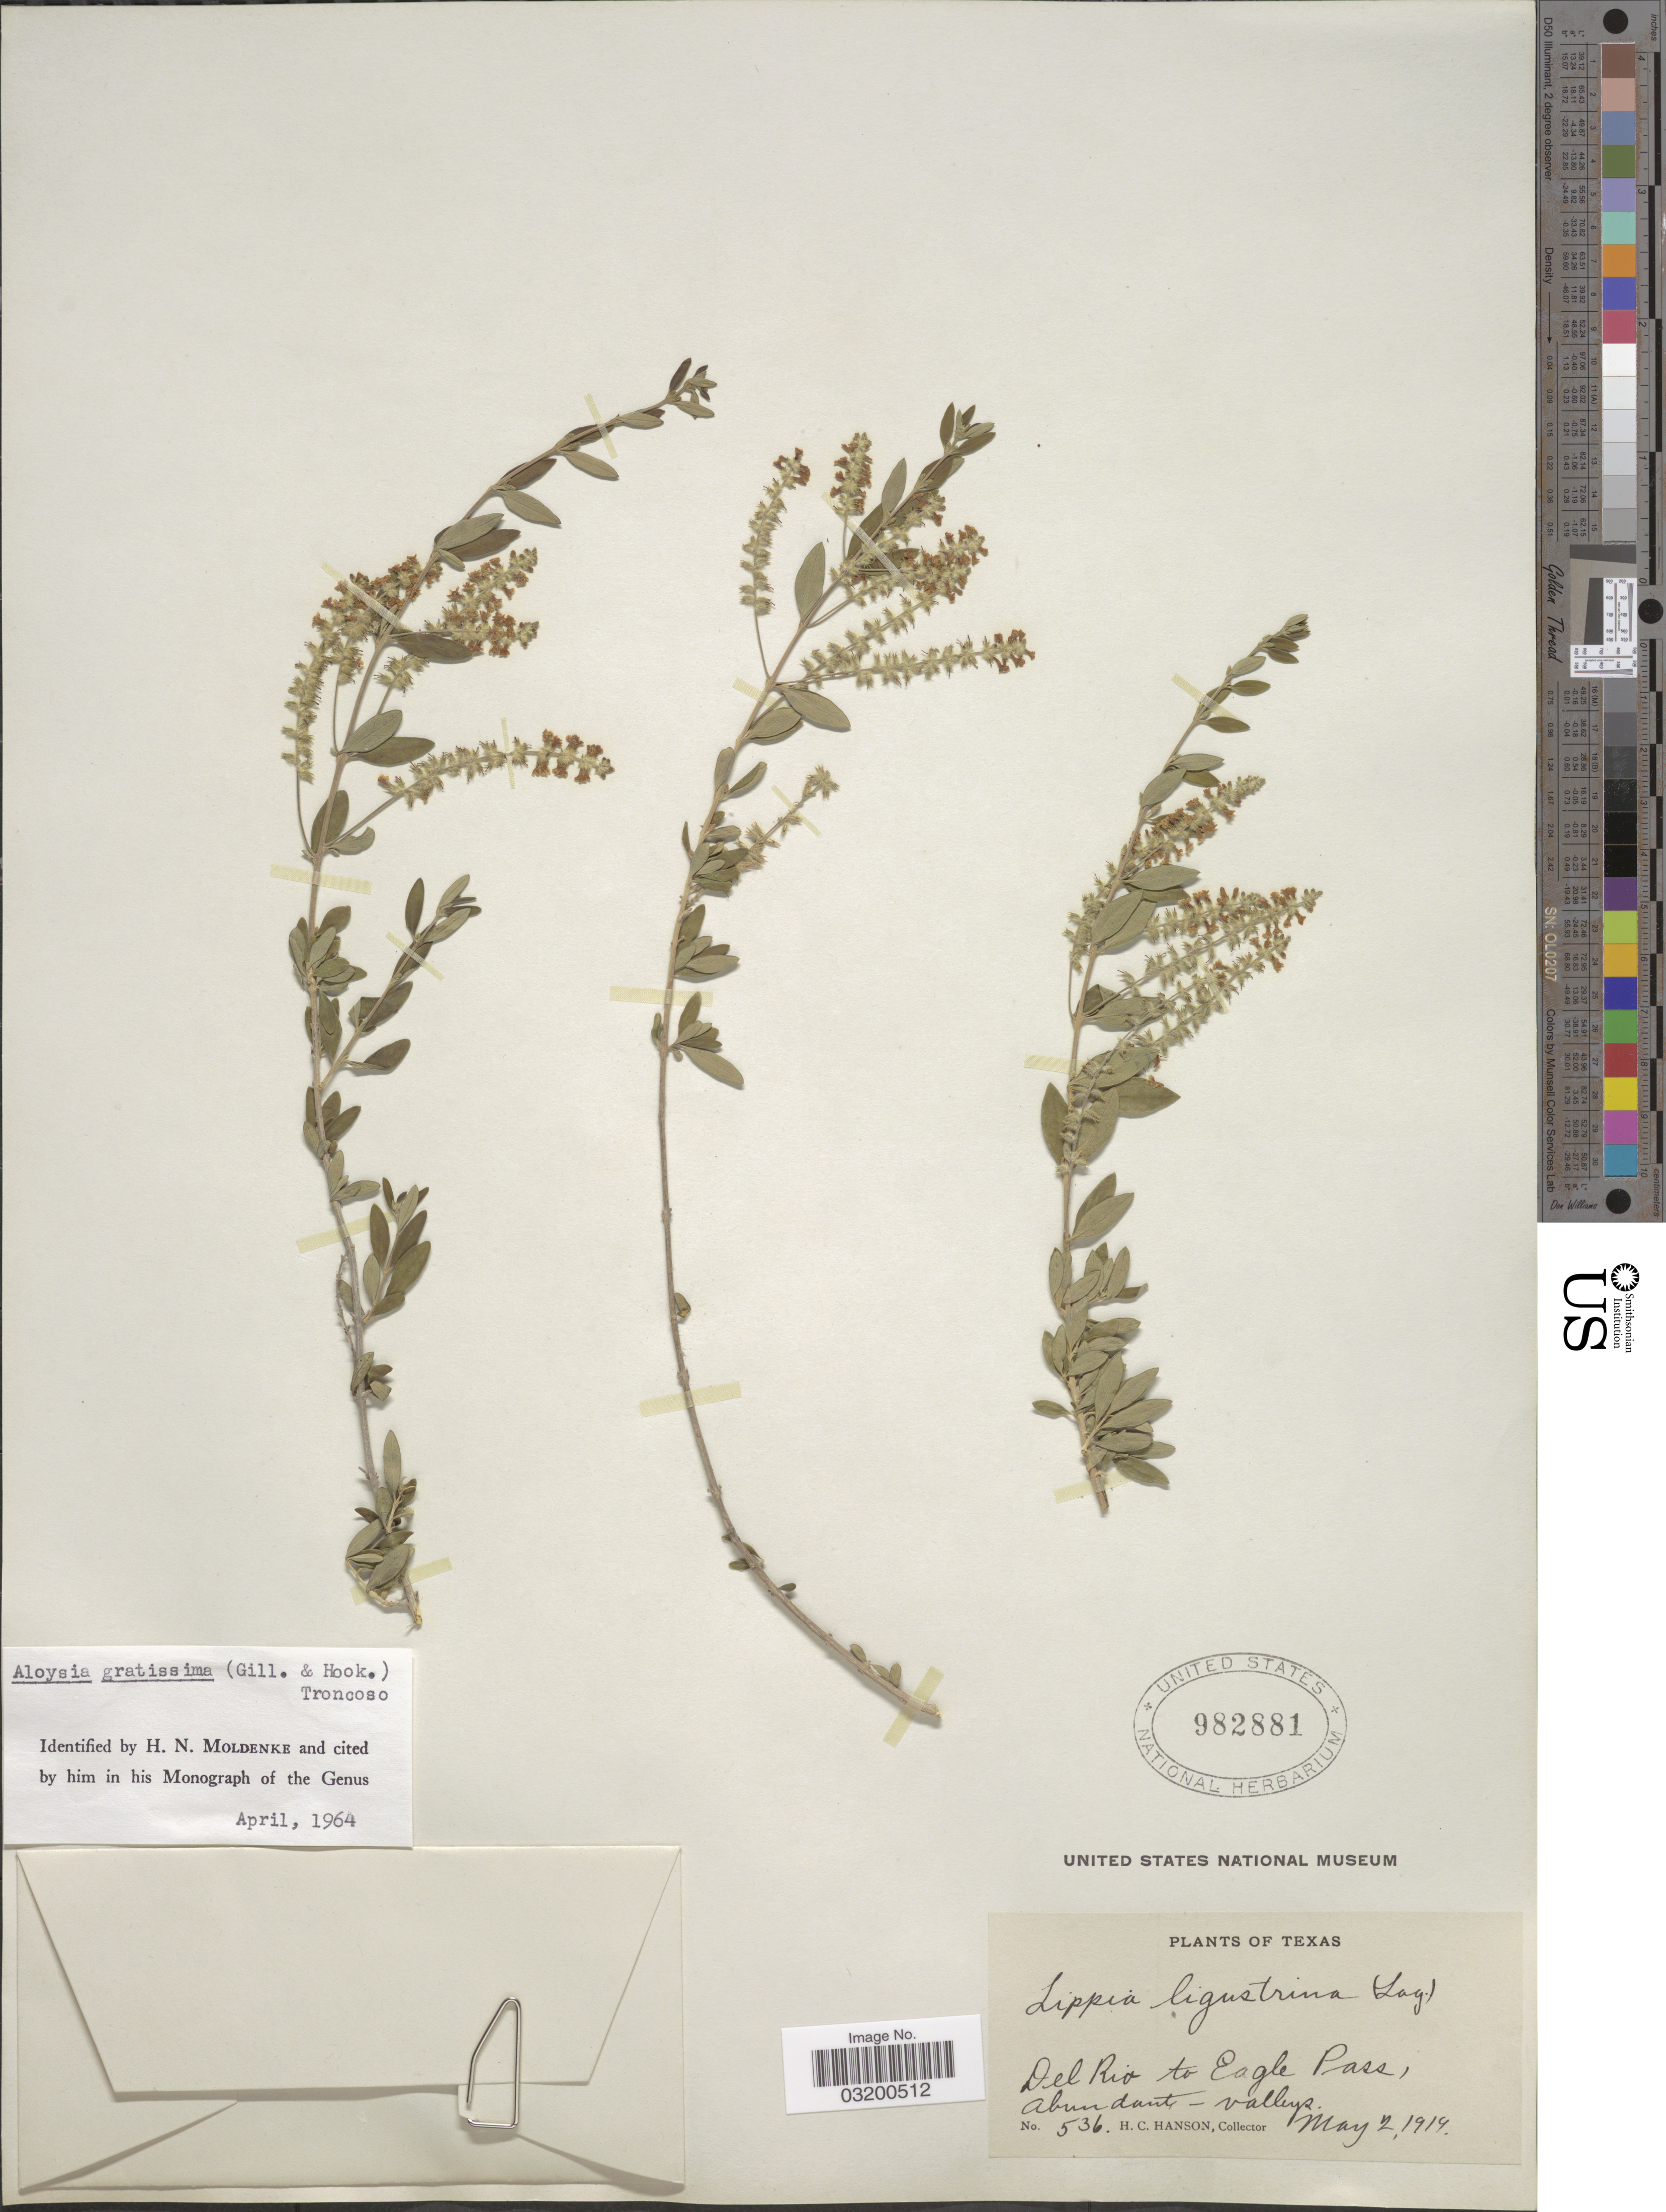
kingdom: Plantae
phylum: Tracheophyta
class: Magnoliopsida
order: Lamiales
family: Verbenaceae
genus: Aloysia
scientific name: Aloysia gratissima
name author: (Gillies & Hook.) Tronc.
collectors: H. Hanson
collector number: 536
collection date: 1919-05-02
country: United States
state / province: Texas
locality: Del Rio to Eagle Pass, abundant - valleys.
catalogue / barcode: US 982881